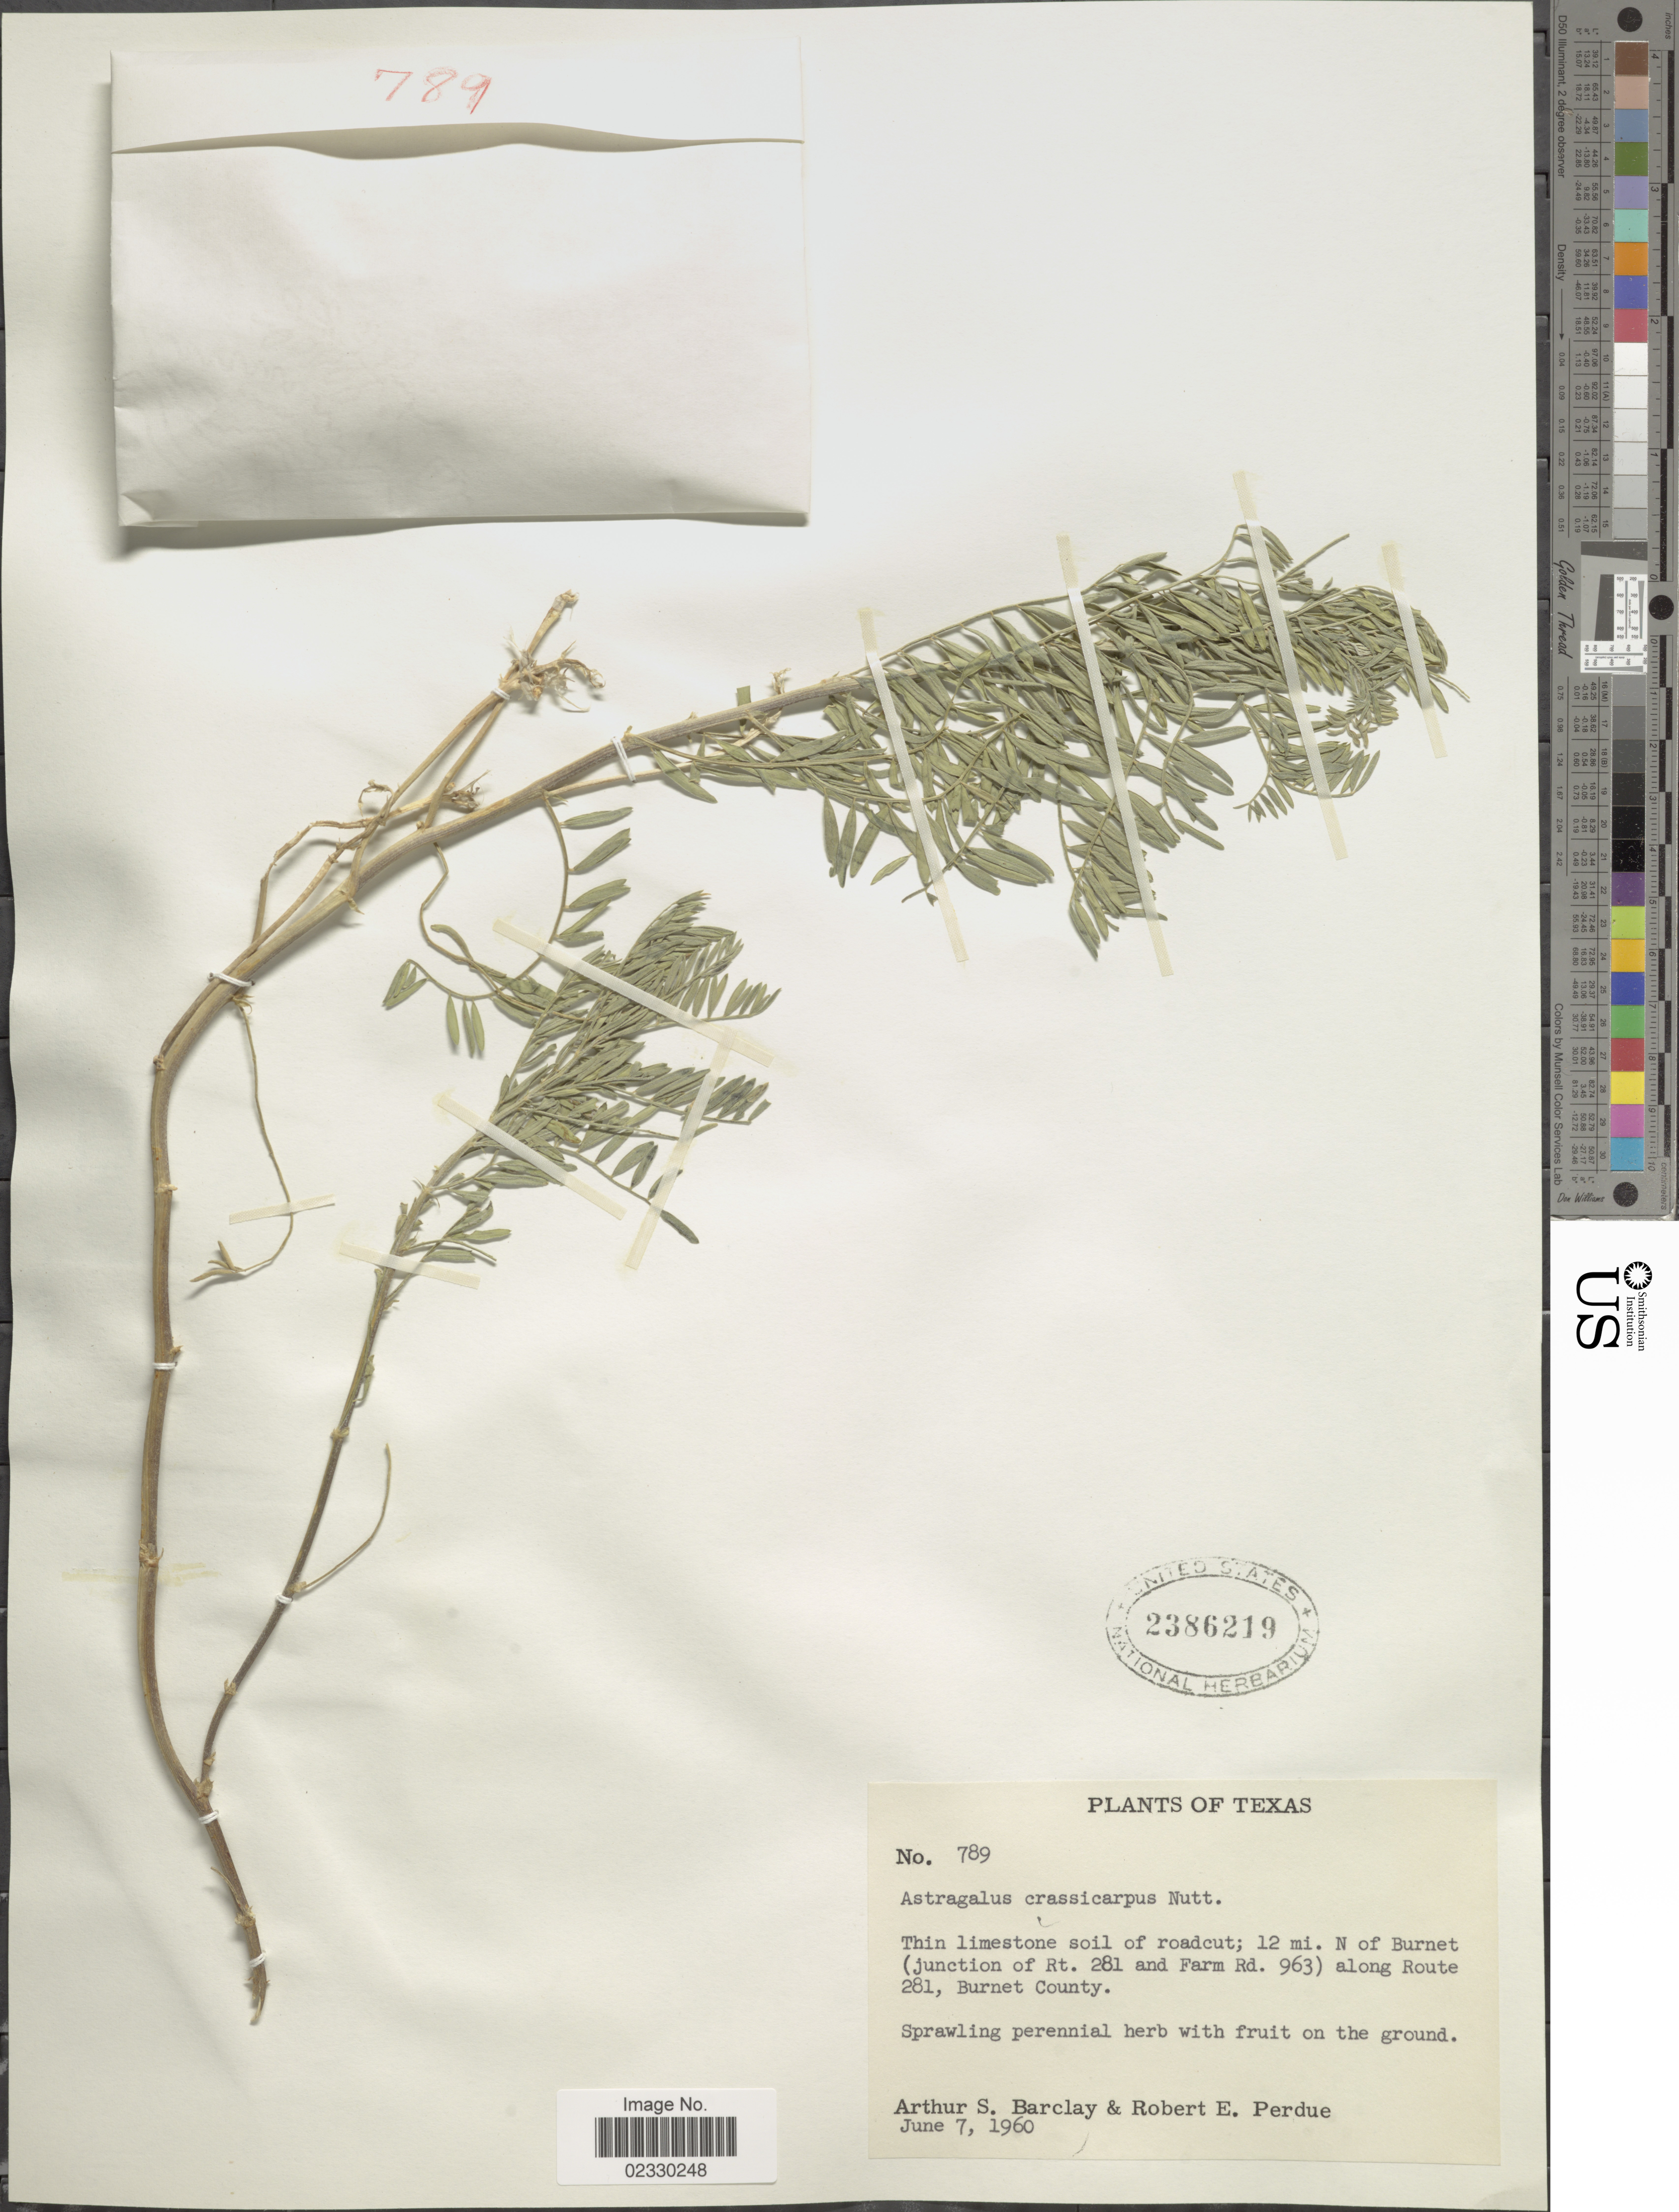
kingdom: Plantae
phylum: Tracheophyta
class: Magnoliopsida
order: Fabales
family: Fabaceae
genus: Astragalus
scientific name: Astragalus crassicarpus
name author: Nutt.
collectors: A. S. Barclay & R. E. Perdue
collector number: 789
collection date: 1960-06-07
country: United States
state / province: Texas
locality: Thin limestone soil of roadcut; 12 mi N of Burnet (junction of Rt 281 and Farm Rd. 963) along Route 281, Burnet County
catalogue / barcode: US 2386219